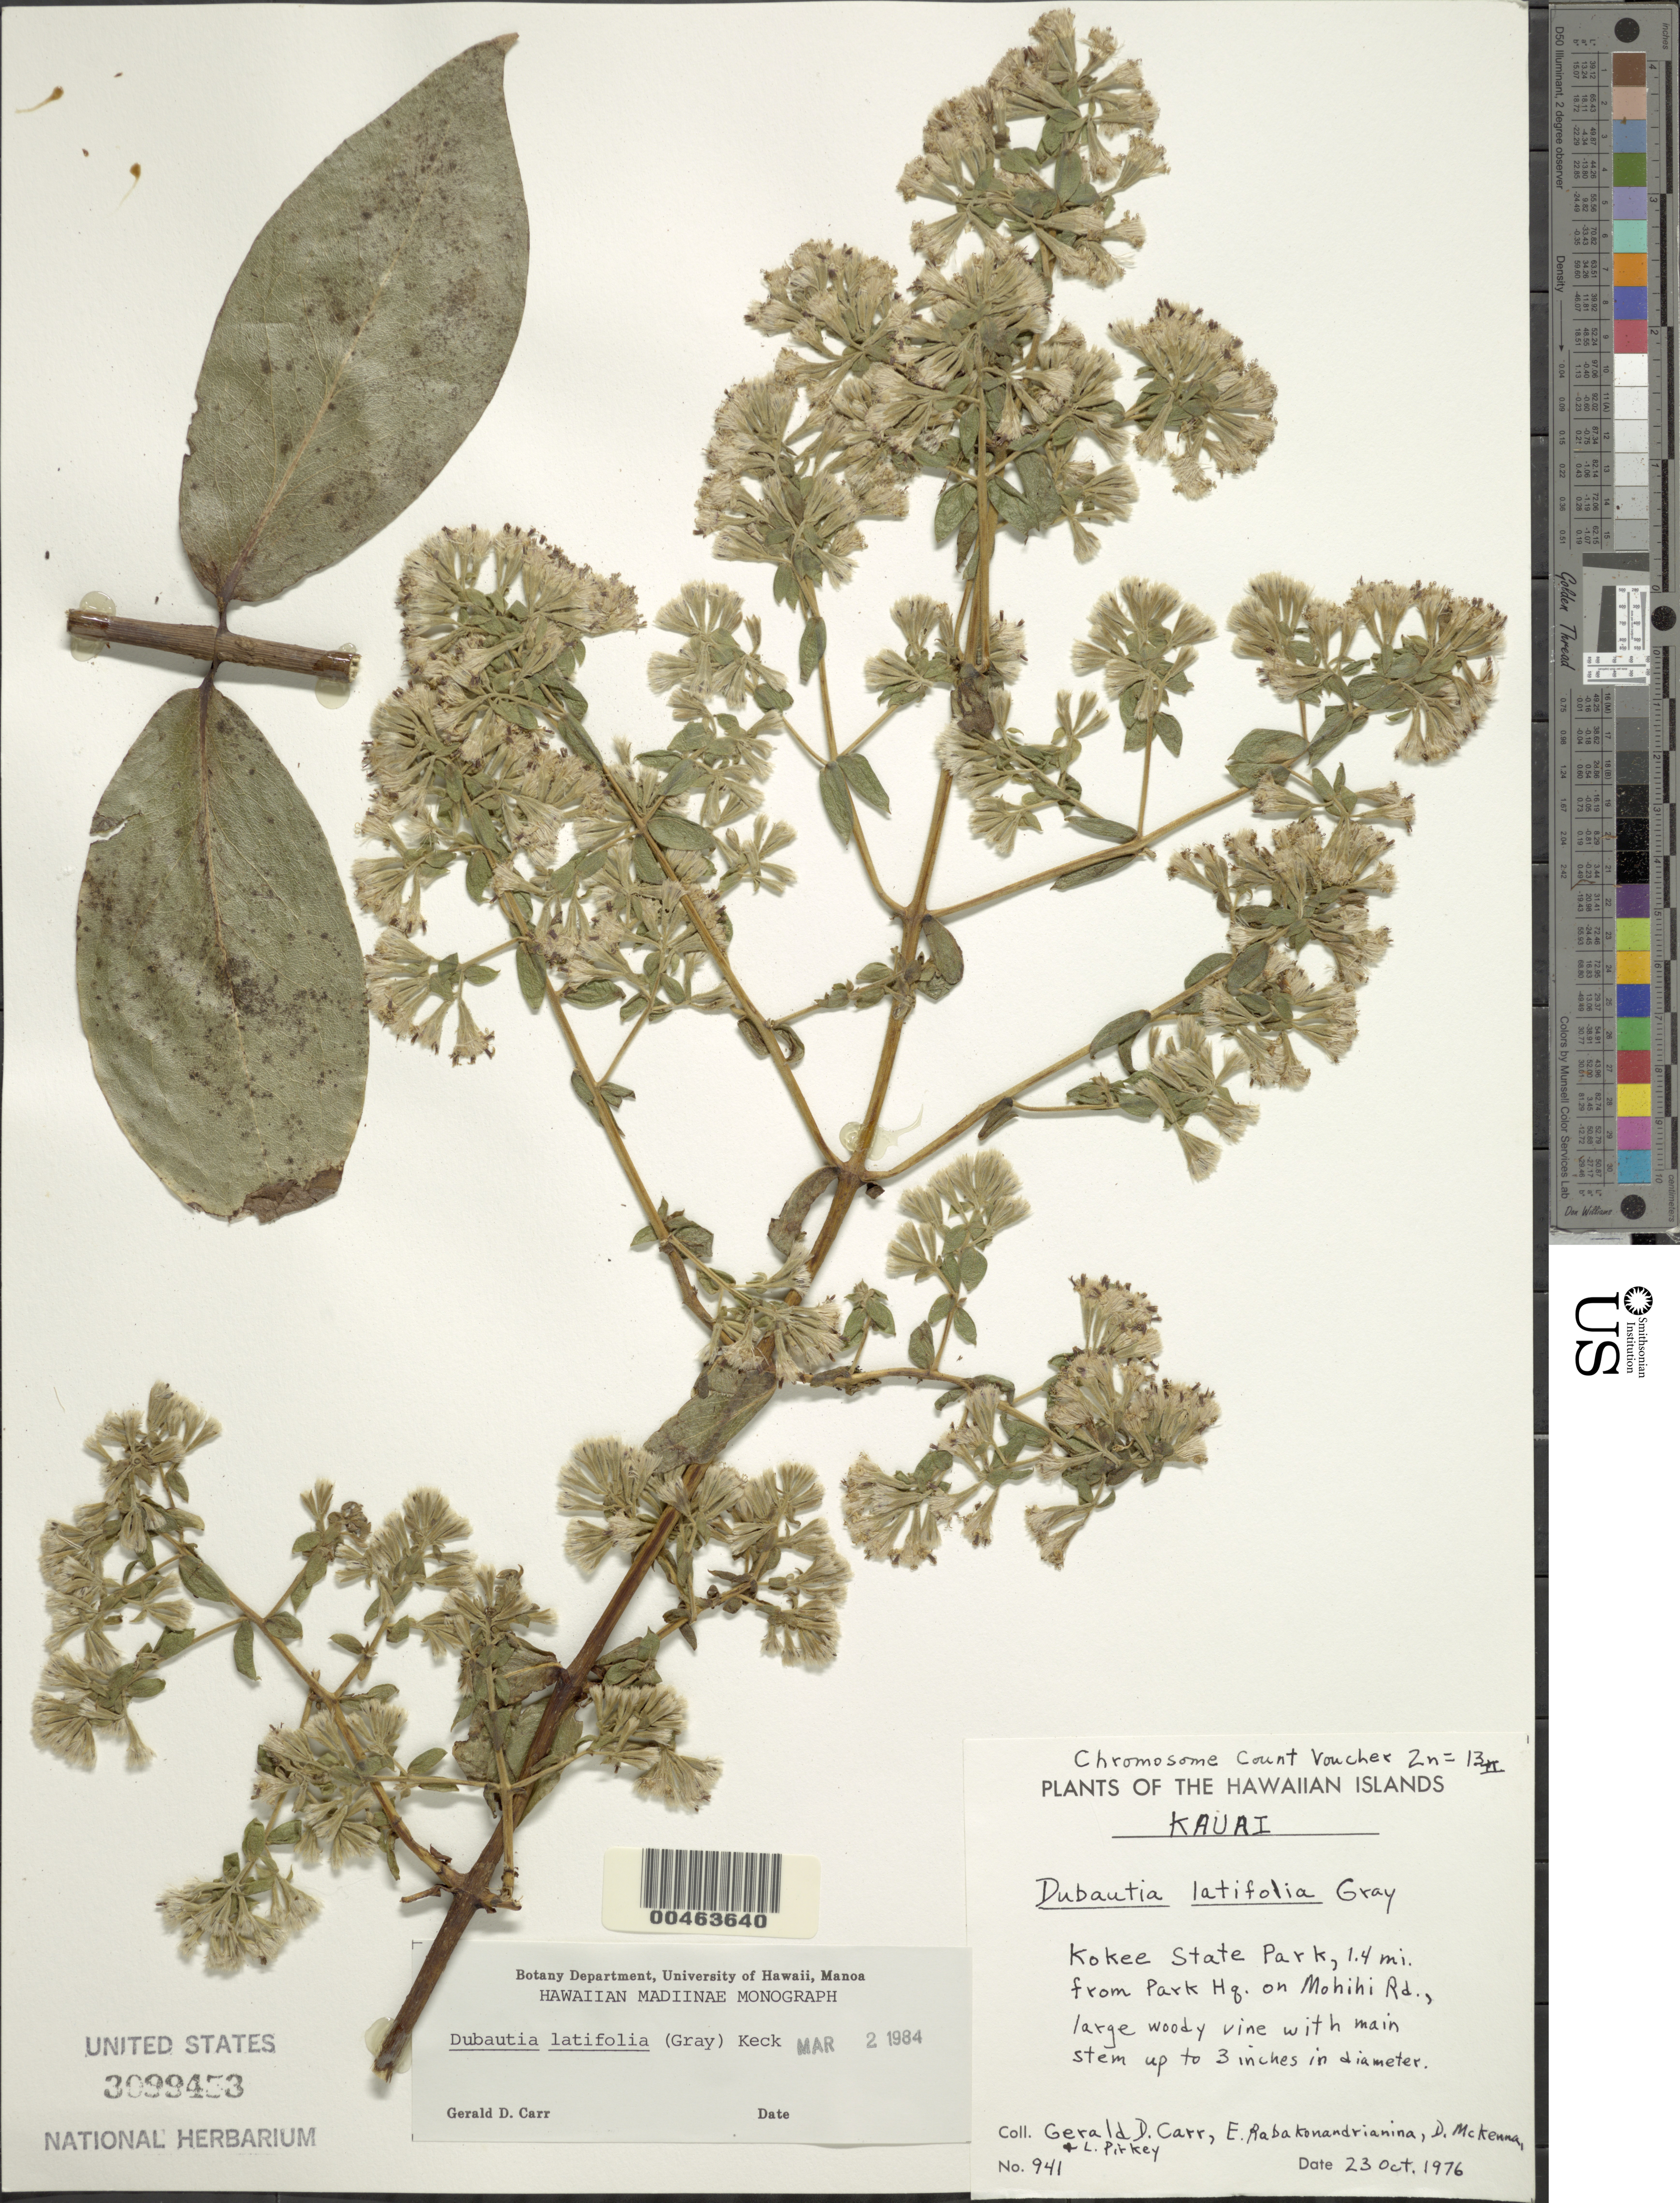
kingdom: Plantae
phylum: Tracheophyta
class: Magnoliopsida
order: Asterales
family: Asteraceae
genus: Dubautia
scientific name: Dubautia latifolia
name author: (A. Gray) D.D. Keck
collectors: G. D. Carr, E. Rabakonandrianina, D. McKenna & L. Pirkey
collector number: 941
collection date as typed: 23 Oct 1976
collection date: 1976-10-23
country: United States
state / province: Hawaii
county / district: Kauai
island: Kaua'i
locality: Kokee State Park, 1.4 mi. from Park Hq. on Mohihi Rd.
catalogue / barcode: US 3099453